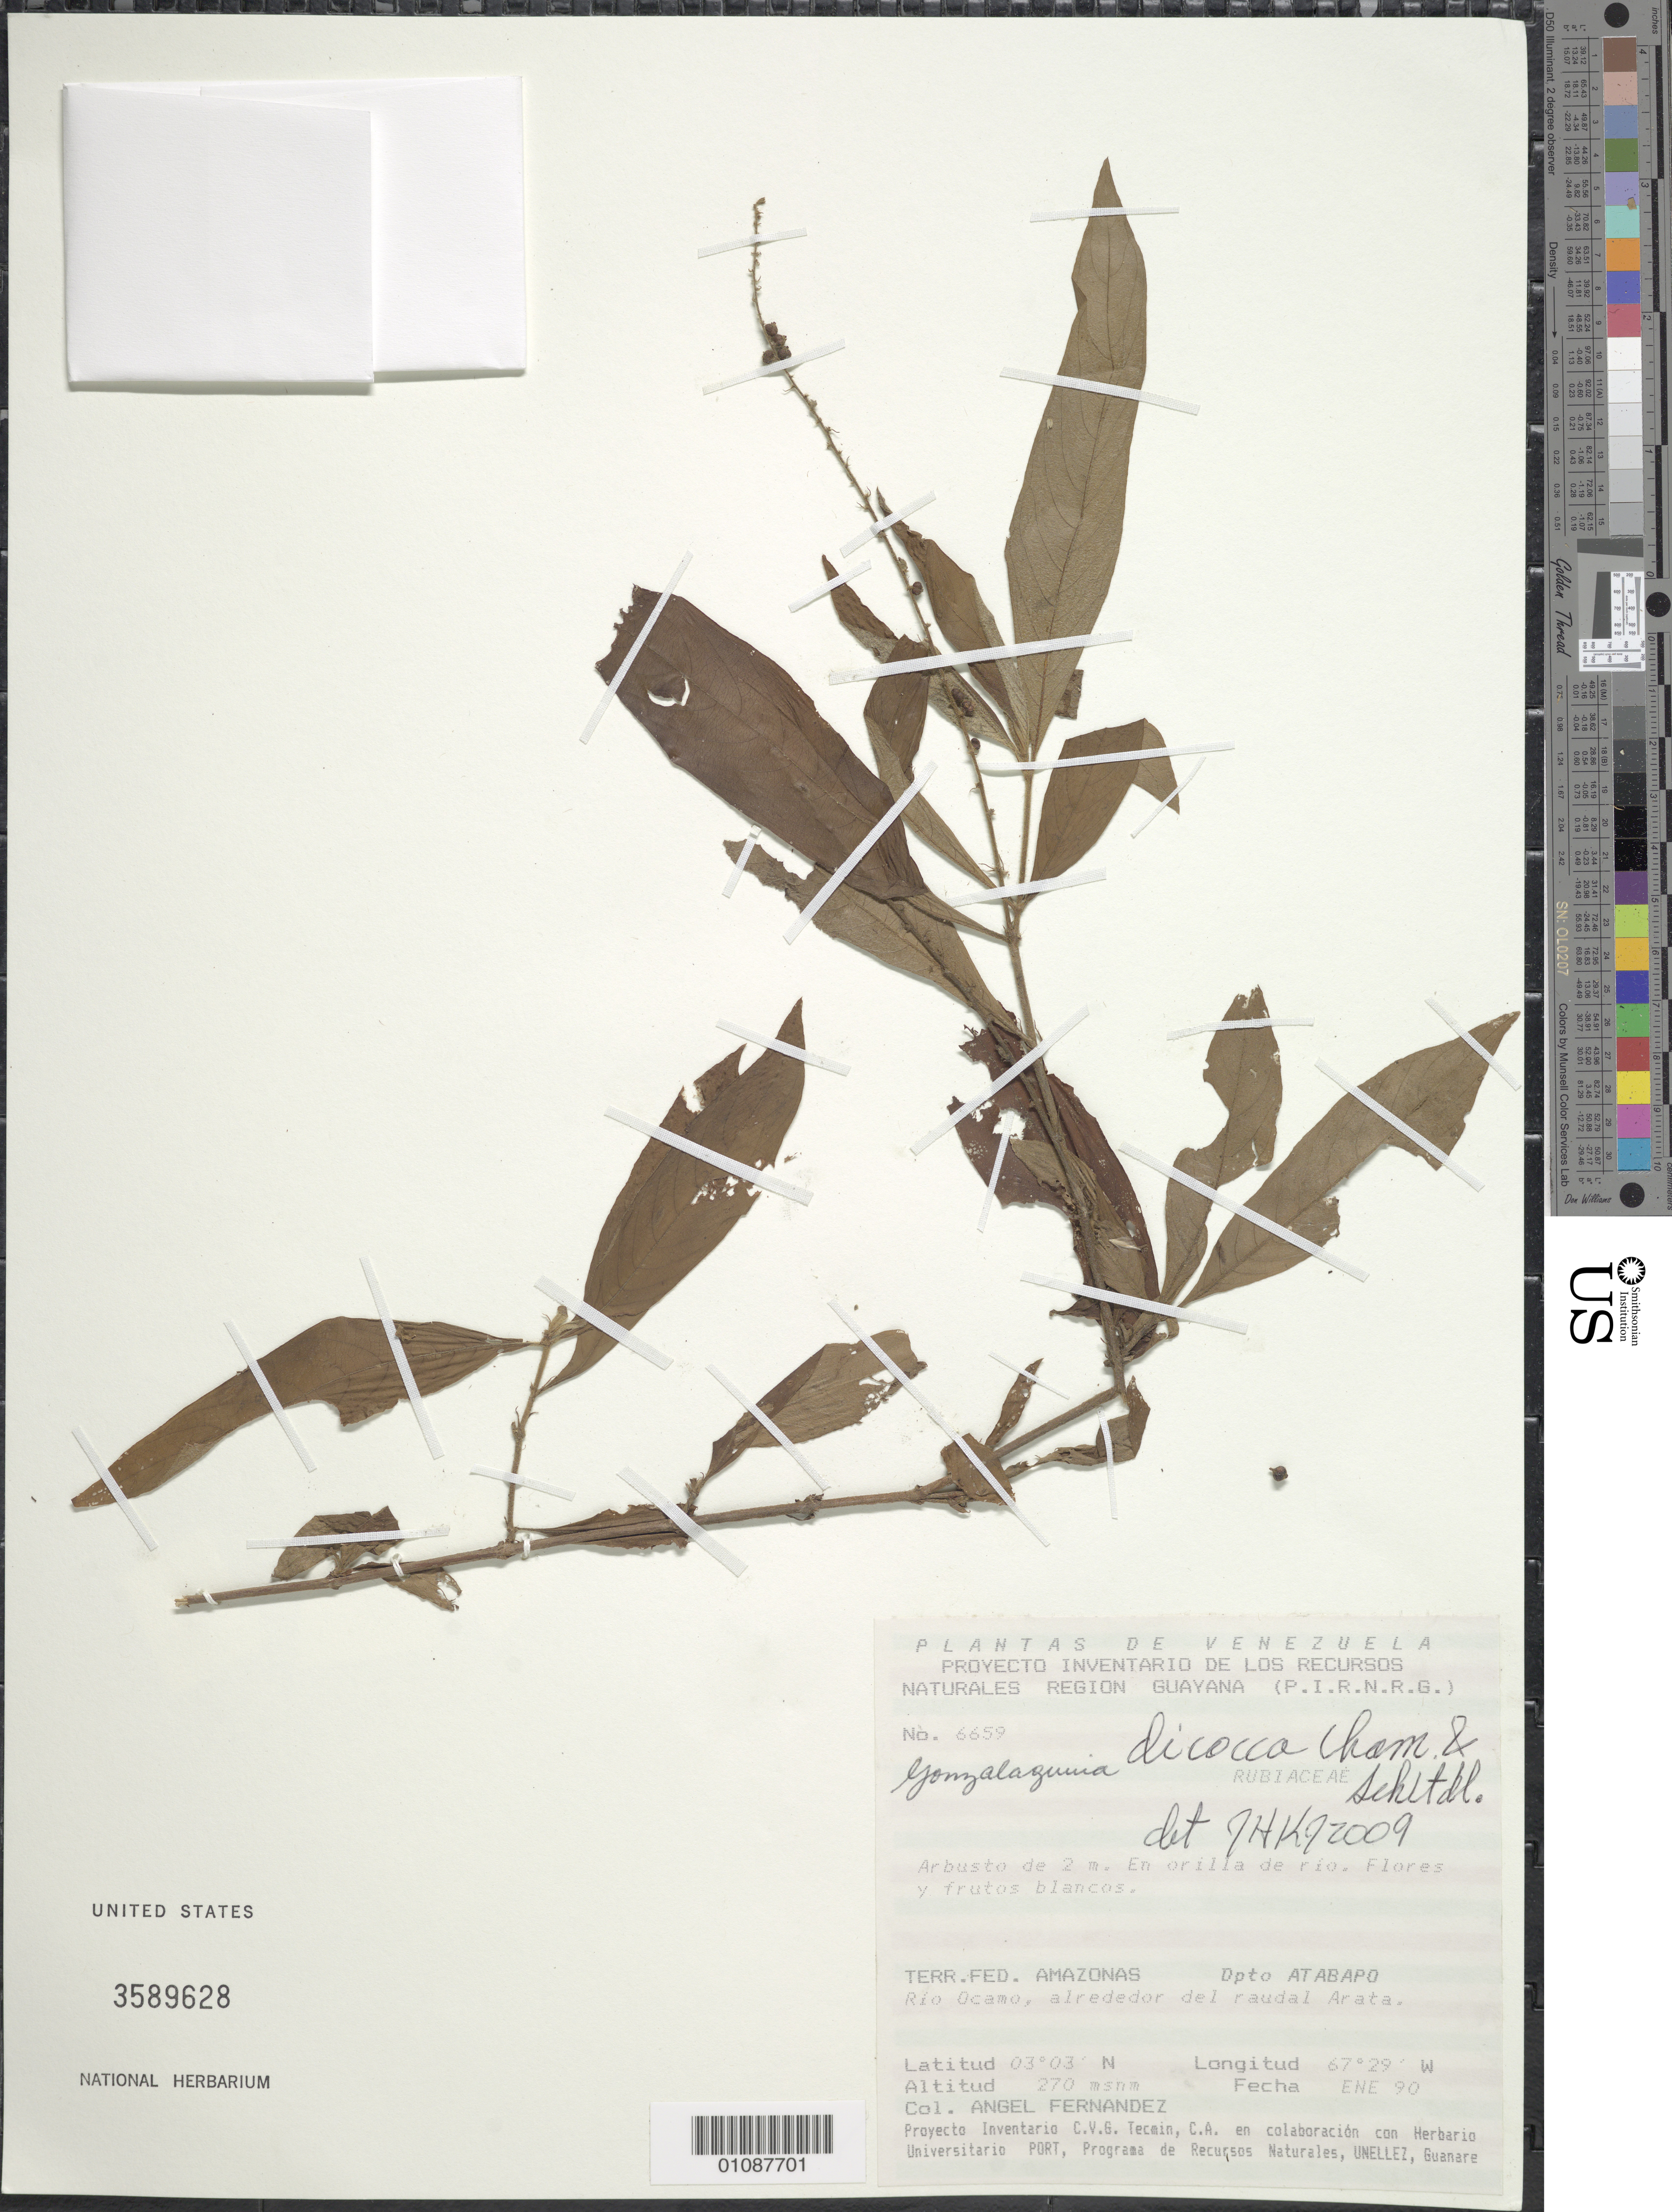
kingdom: Plantae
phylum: Tracheophyta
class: Magnoliopsida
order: Gentianales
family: Rubiaceae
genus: Gonzalagunia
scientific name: Gonzalagunia dicocca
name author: Cham. & Schltdl.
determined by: Kirkbride, J. H.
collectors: A. Fernández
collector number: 6659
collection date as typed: Jan-90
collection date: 1990-01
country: Venezuela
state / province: Amazonas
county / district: Atabapo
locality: Río Ocamo, alrededor del raudal Arata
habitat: Orilla del rio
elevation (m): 270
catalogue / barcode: US 3589628